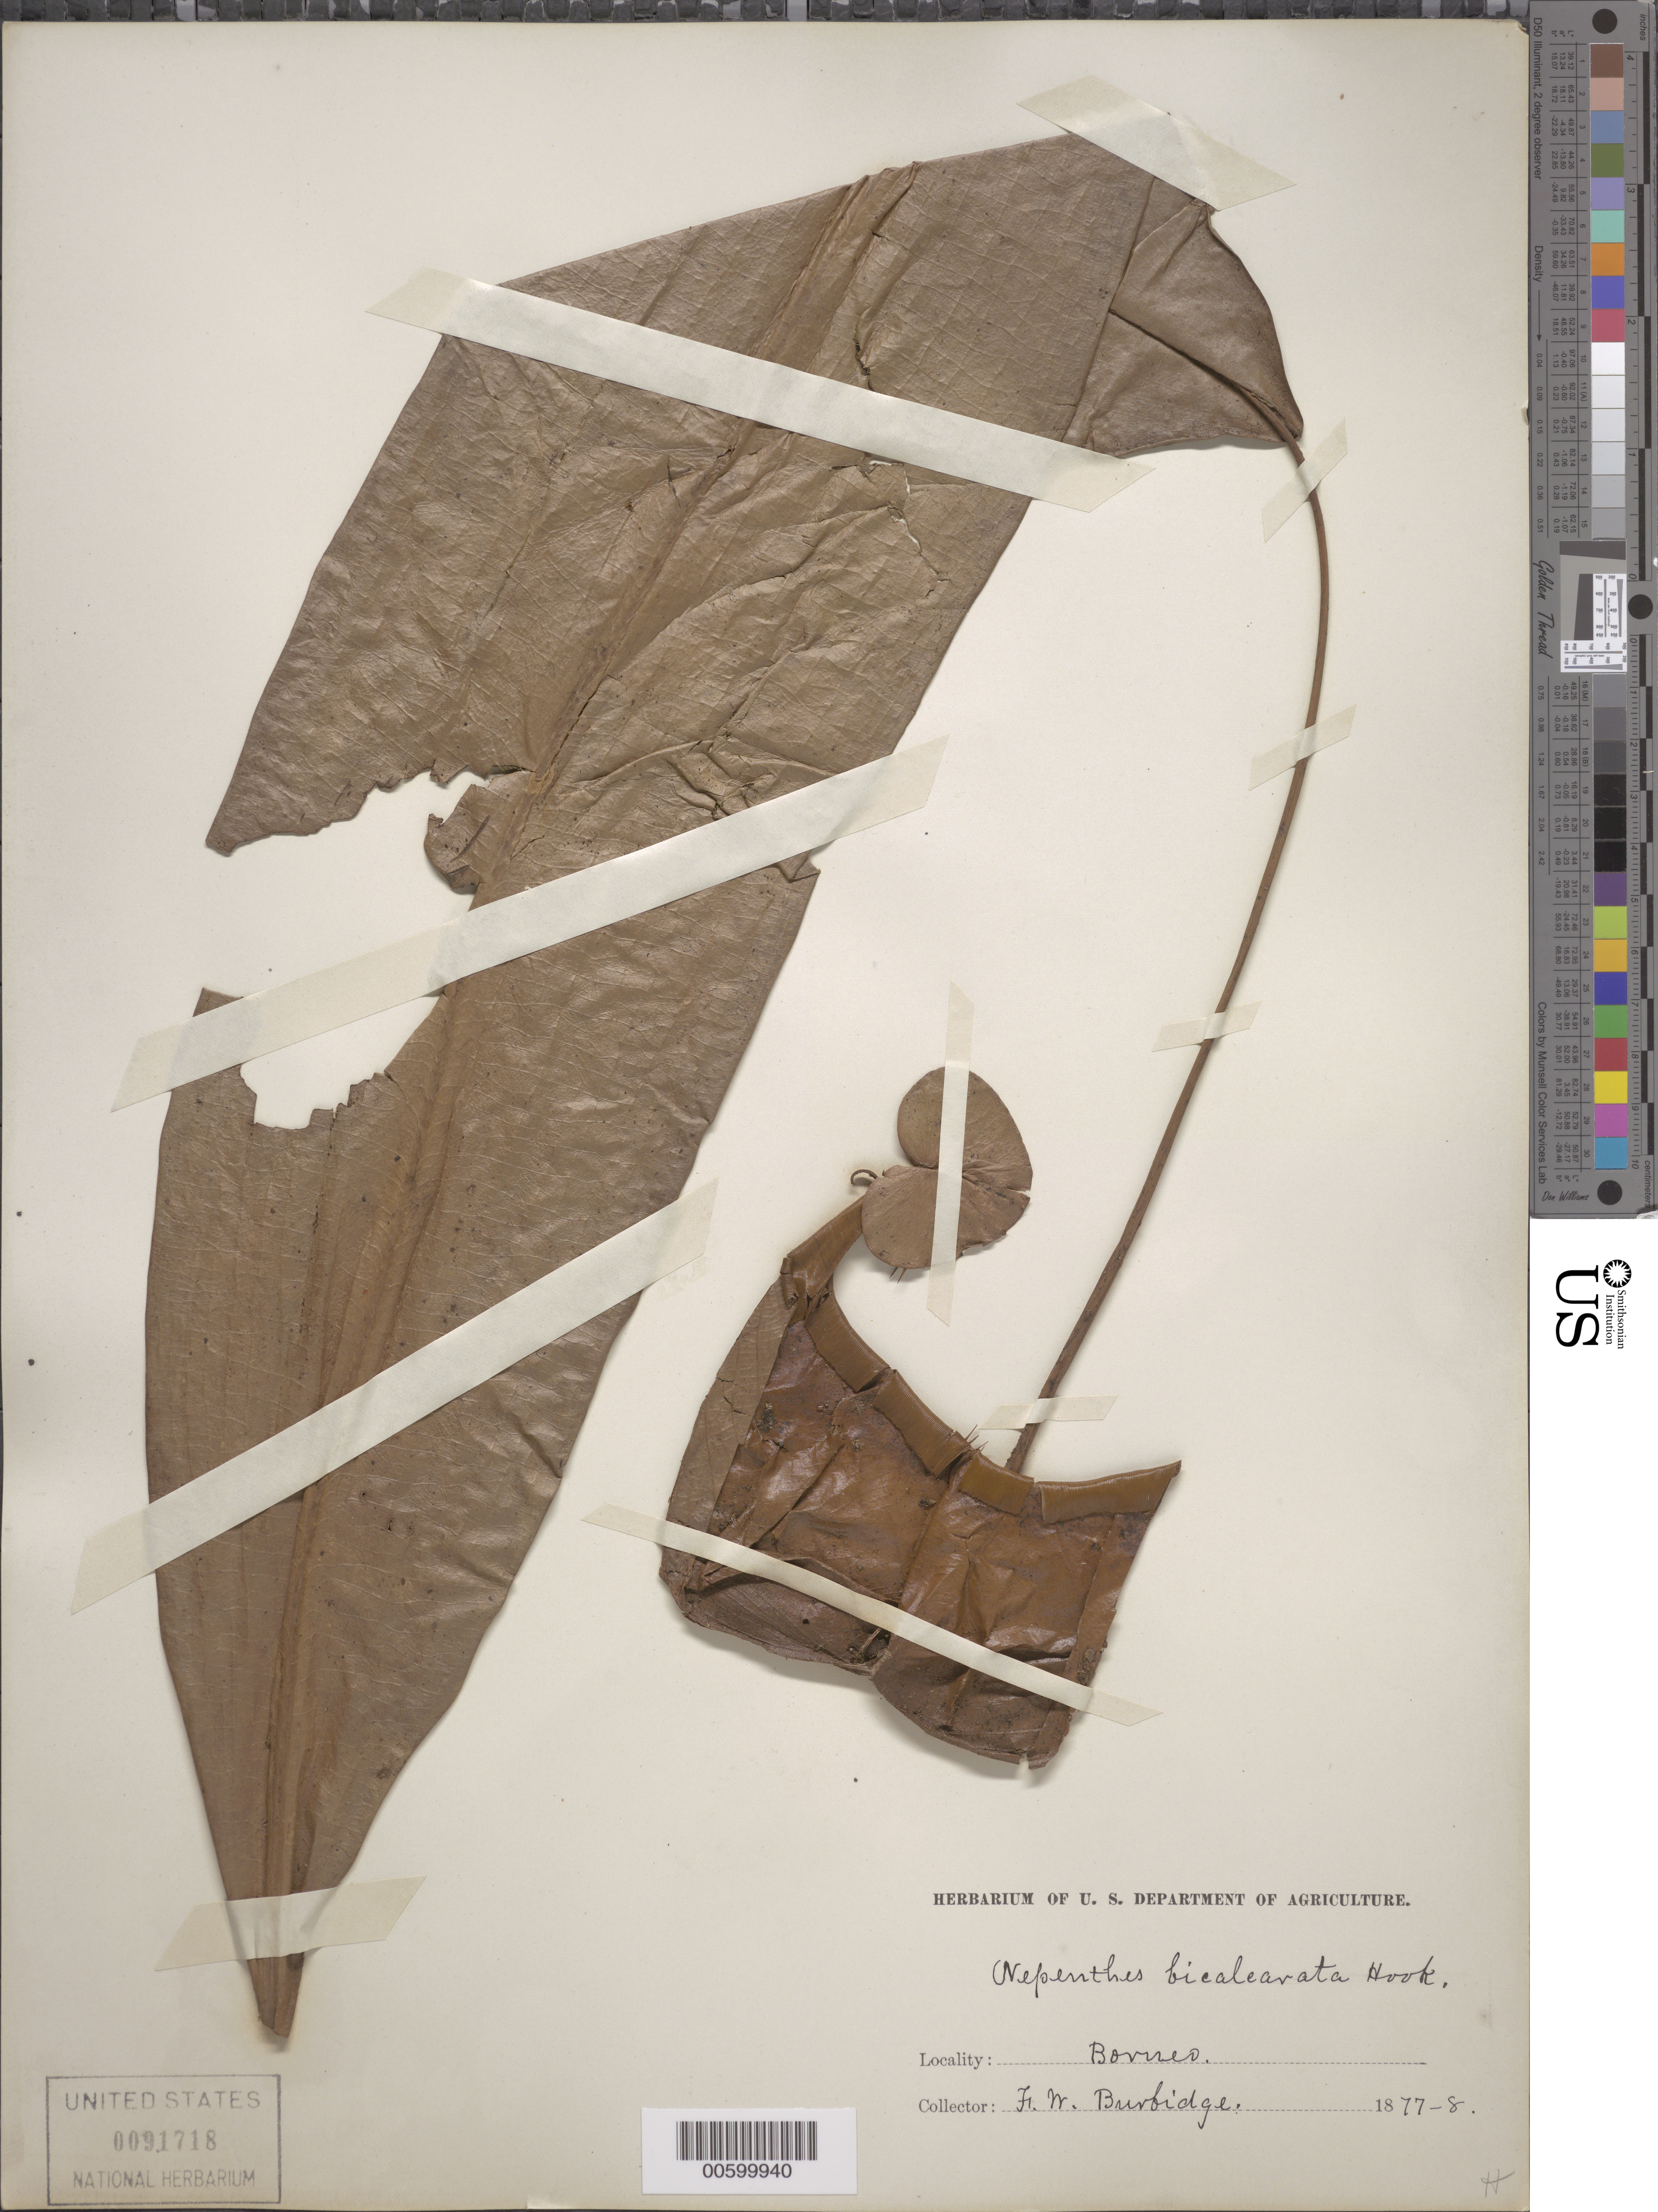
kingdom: Plantae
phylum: Tracheophyta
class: Magnoliopsida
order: Caryophyllales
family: Nepenthaceae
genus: Nepenthes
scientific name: Nepenthes bicalcarata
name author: Hook. f.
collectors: F. Burbidge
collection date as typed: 1877 to -- --- 1878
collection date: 1877/1878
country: Malaysia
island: Borneo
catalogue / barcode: US 91718